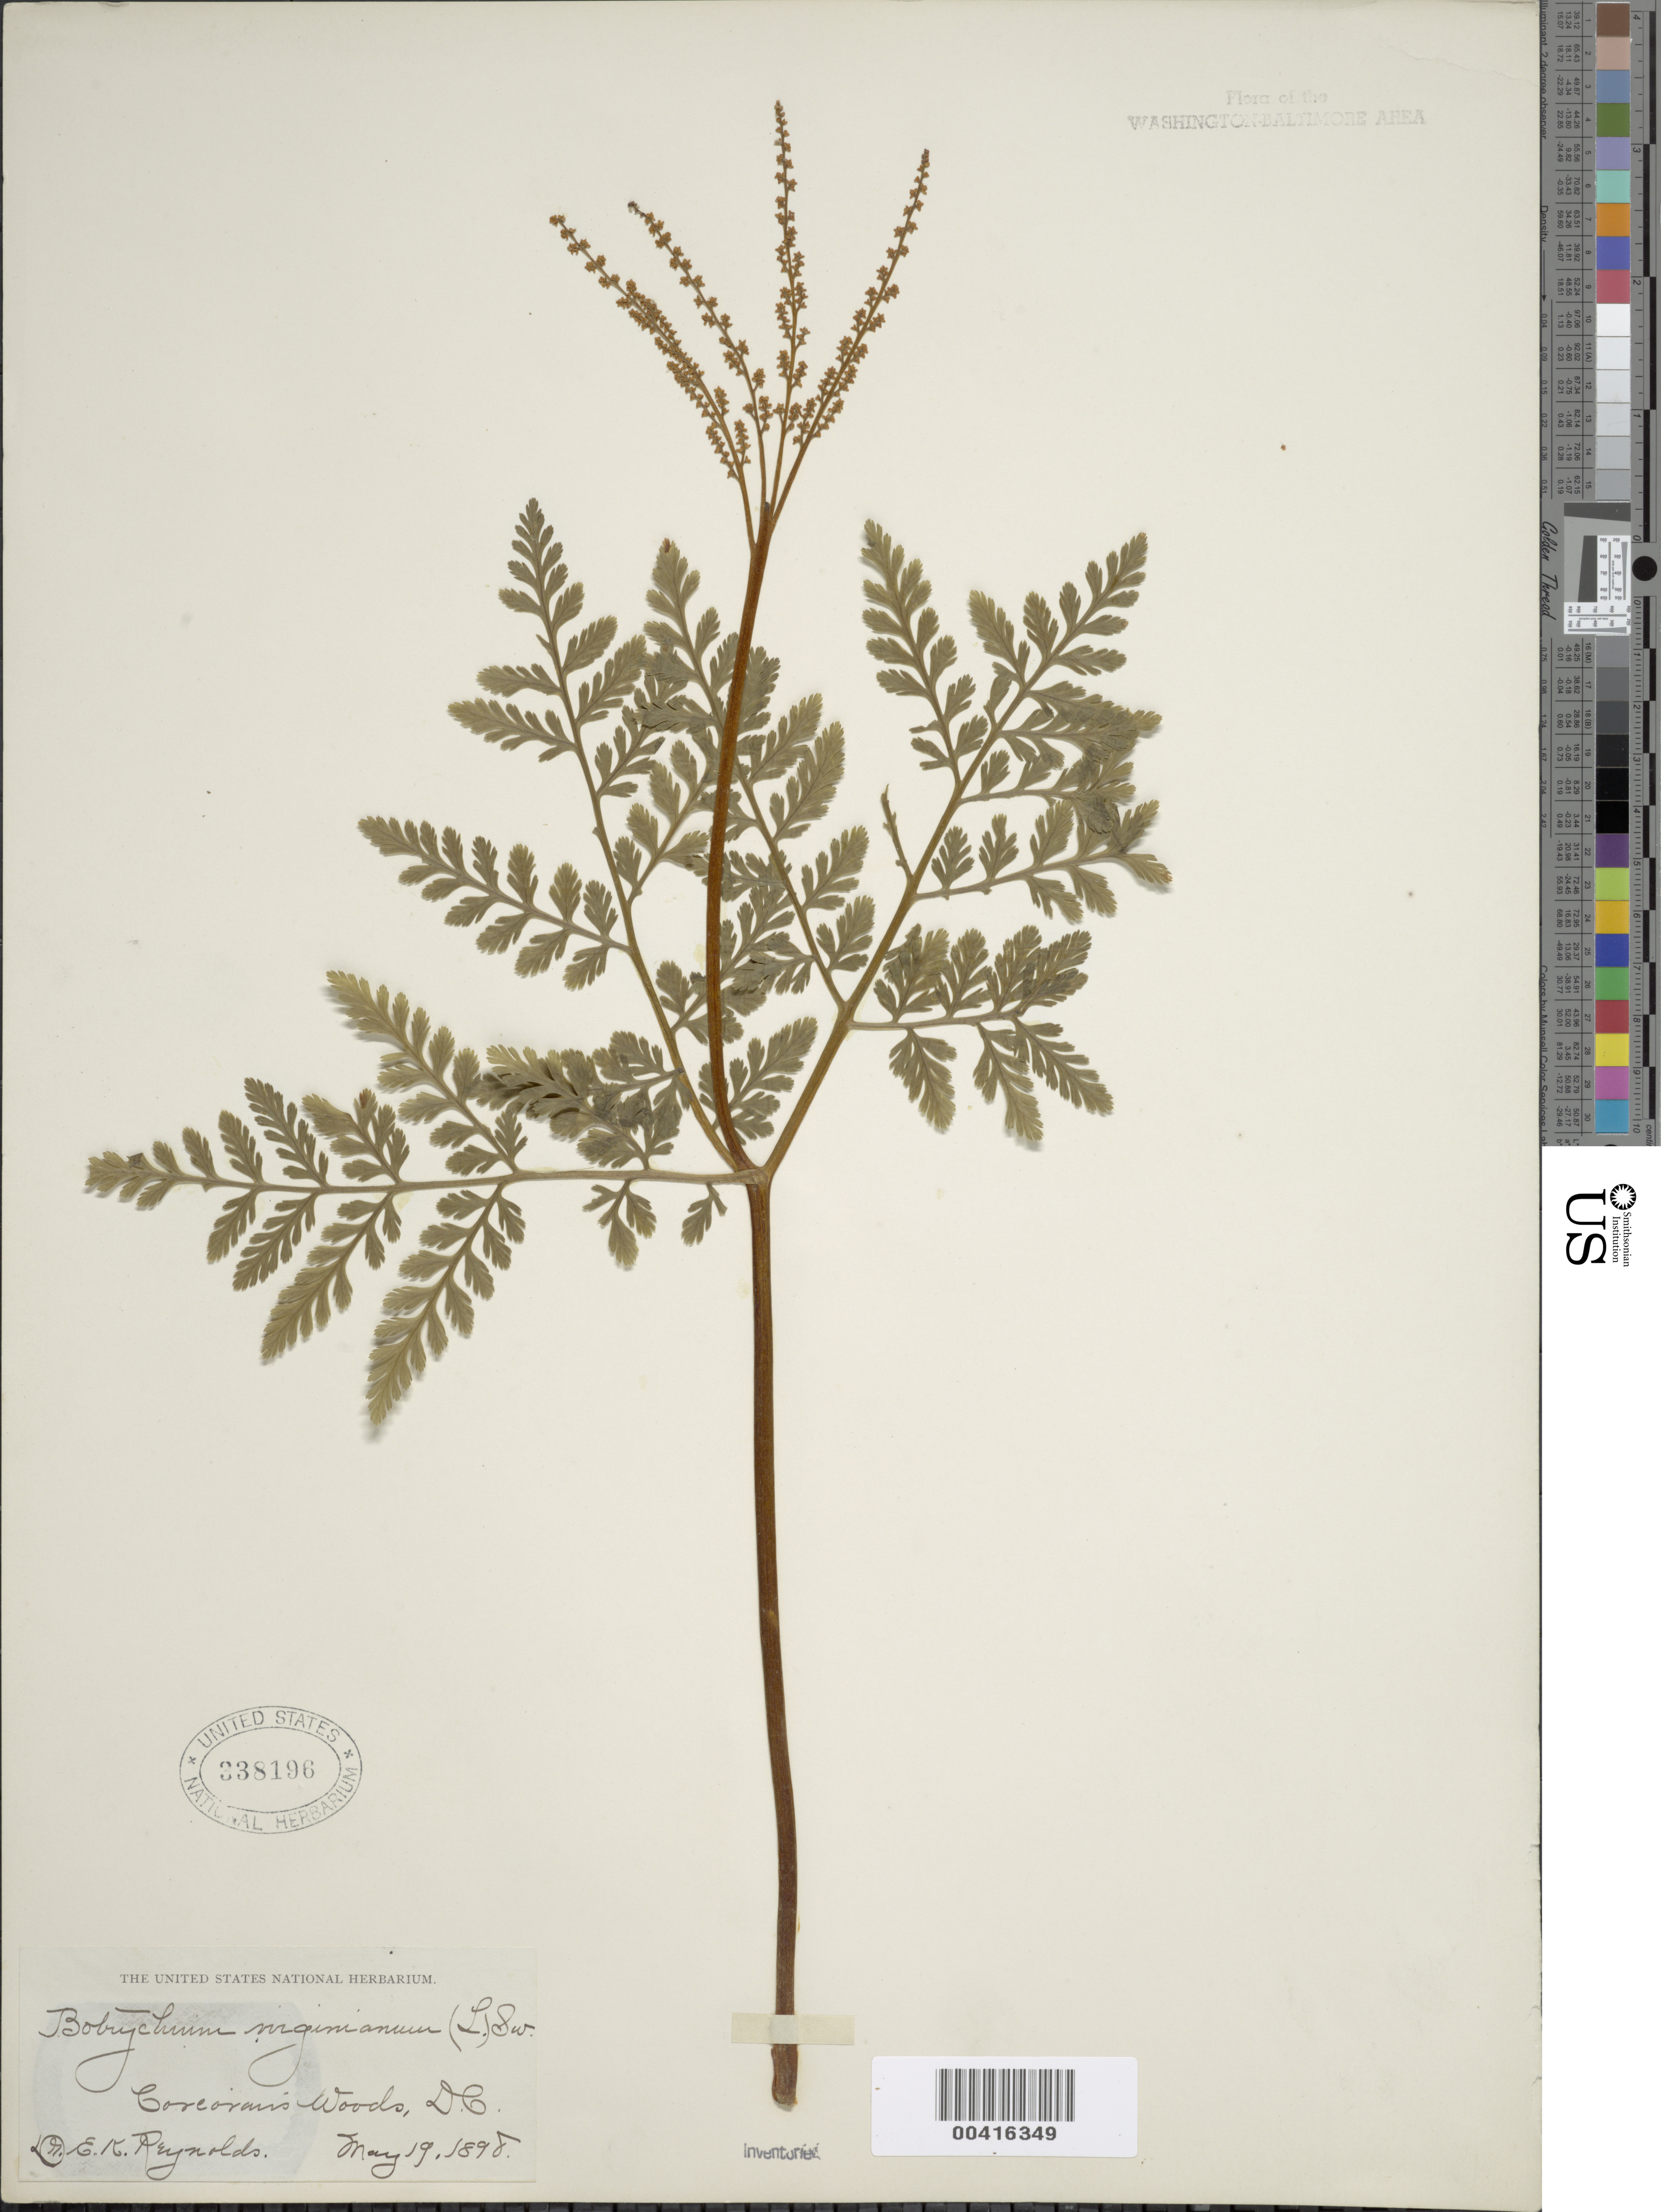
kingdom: Plantae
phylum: Tracheophyta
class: Polypodiopsida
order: Ophioglossales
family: Ophioglossaceae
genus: Botrychium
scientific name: Botrychium virginianum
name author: (L.) Sw.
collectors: E. Reynolds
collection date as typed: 19 May 1898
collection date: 1898-05-19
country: United States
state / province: District of Columbia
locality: Corcorans Woods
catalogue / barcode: US 338196